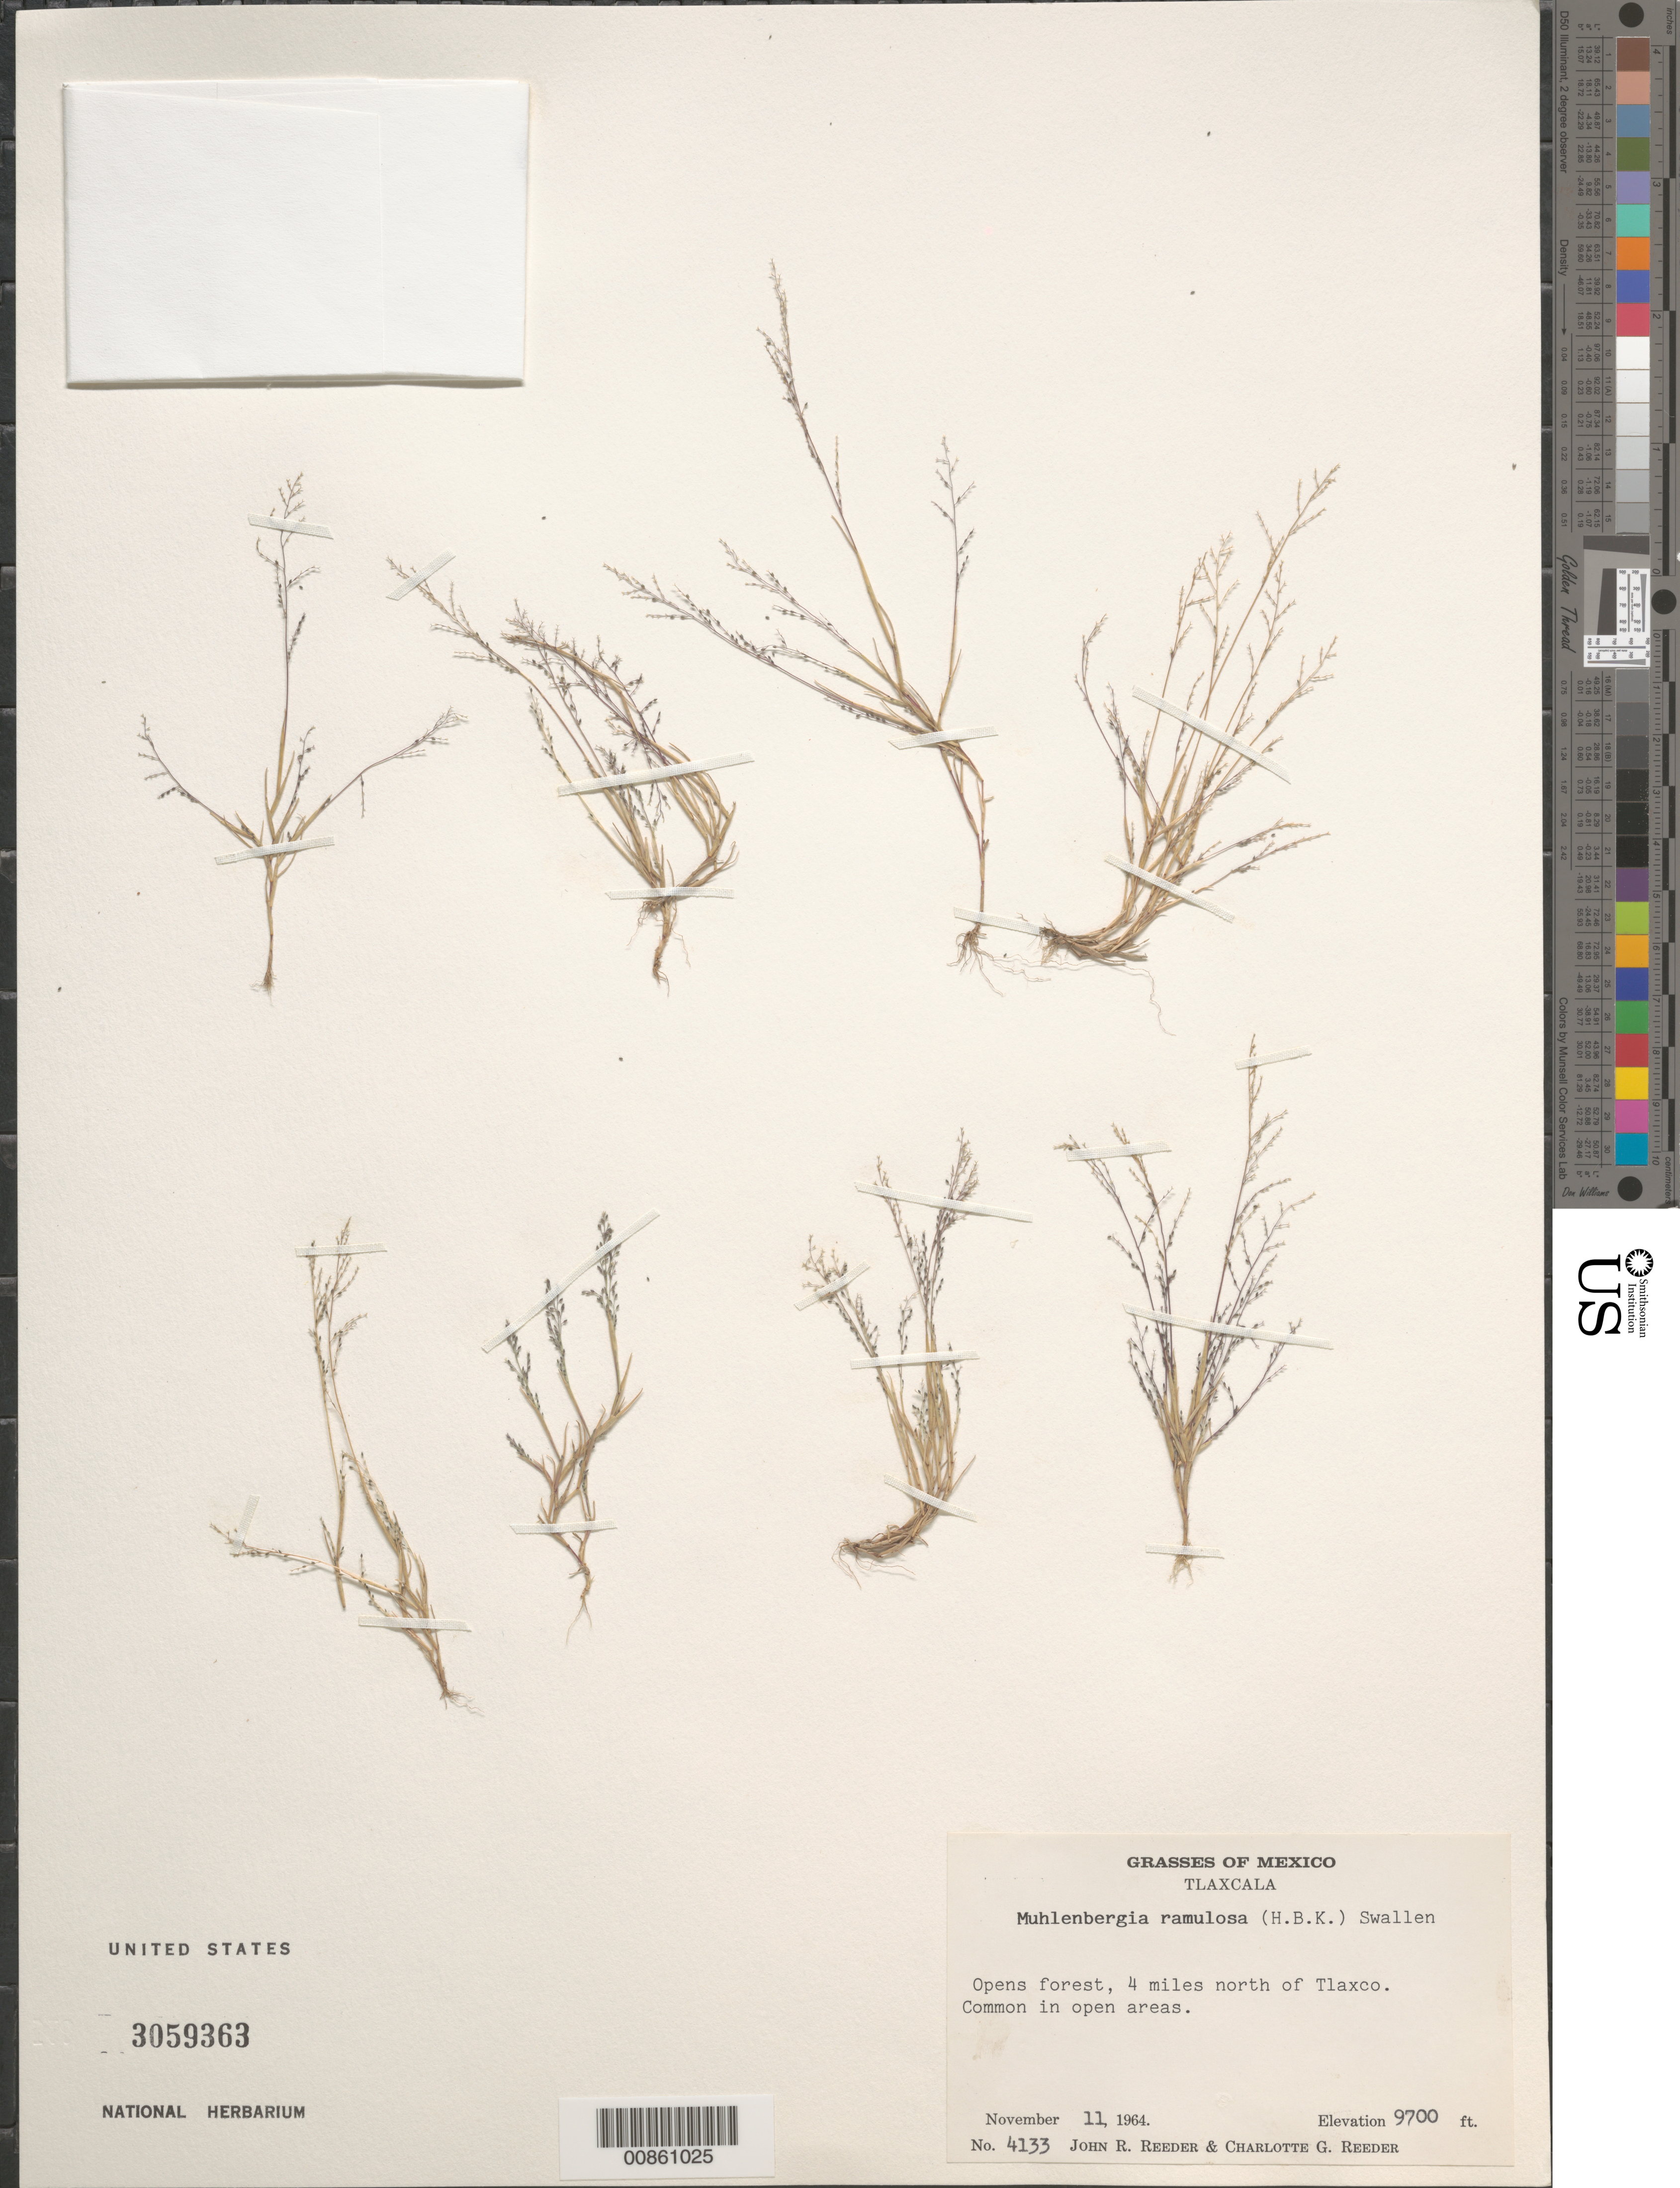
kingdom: Plantae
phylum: Tracheophyta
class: Liliopsida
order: Poales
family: Poaceae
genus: Muhlenbergia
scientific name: Muhlenbergia ramulosa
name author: (Kunth) Swallen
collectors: J. R. Reeder & C. G. Reeder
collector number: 4133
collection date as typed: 12 Oct 1969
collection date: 1969-10-12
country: Mexico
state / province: Distrito Federal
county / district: Naucalpan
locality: Puerto El Guarda, 6 km al W de San Fco. Chimalpa, mpio. Naucalpan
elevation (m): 3100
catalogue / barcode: US 3059363